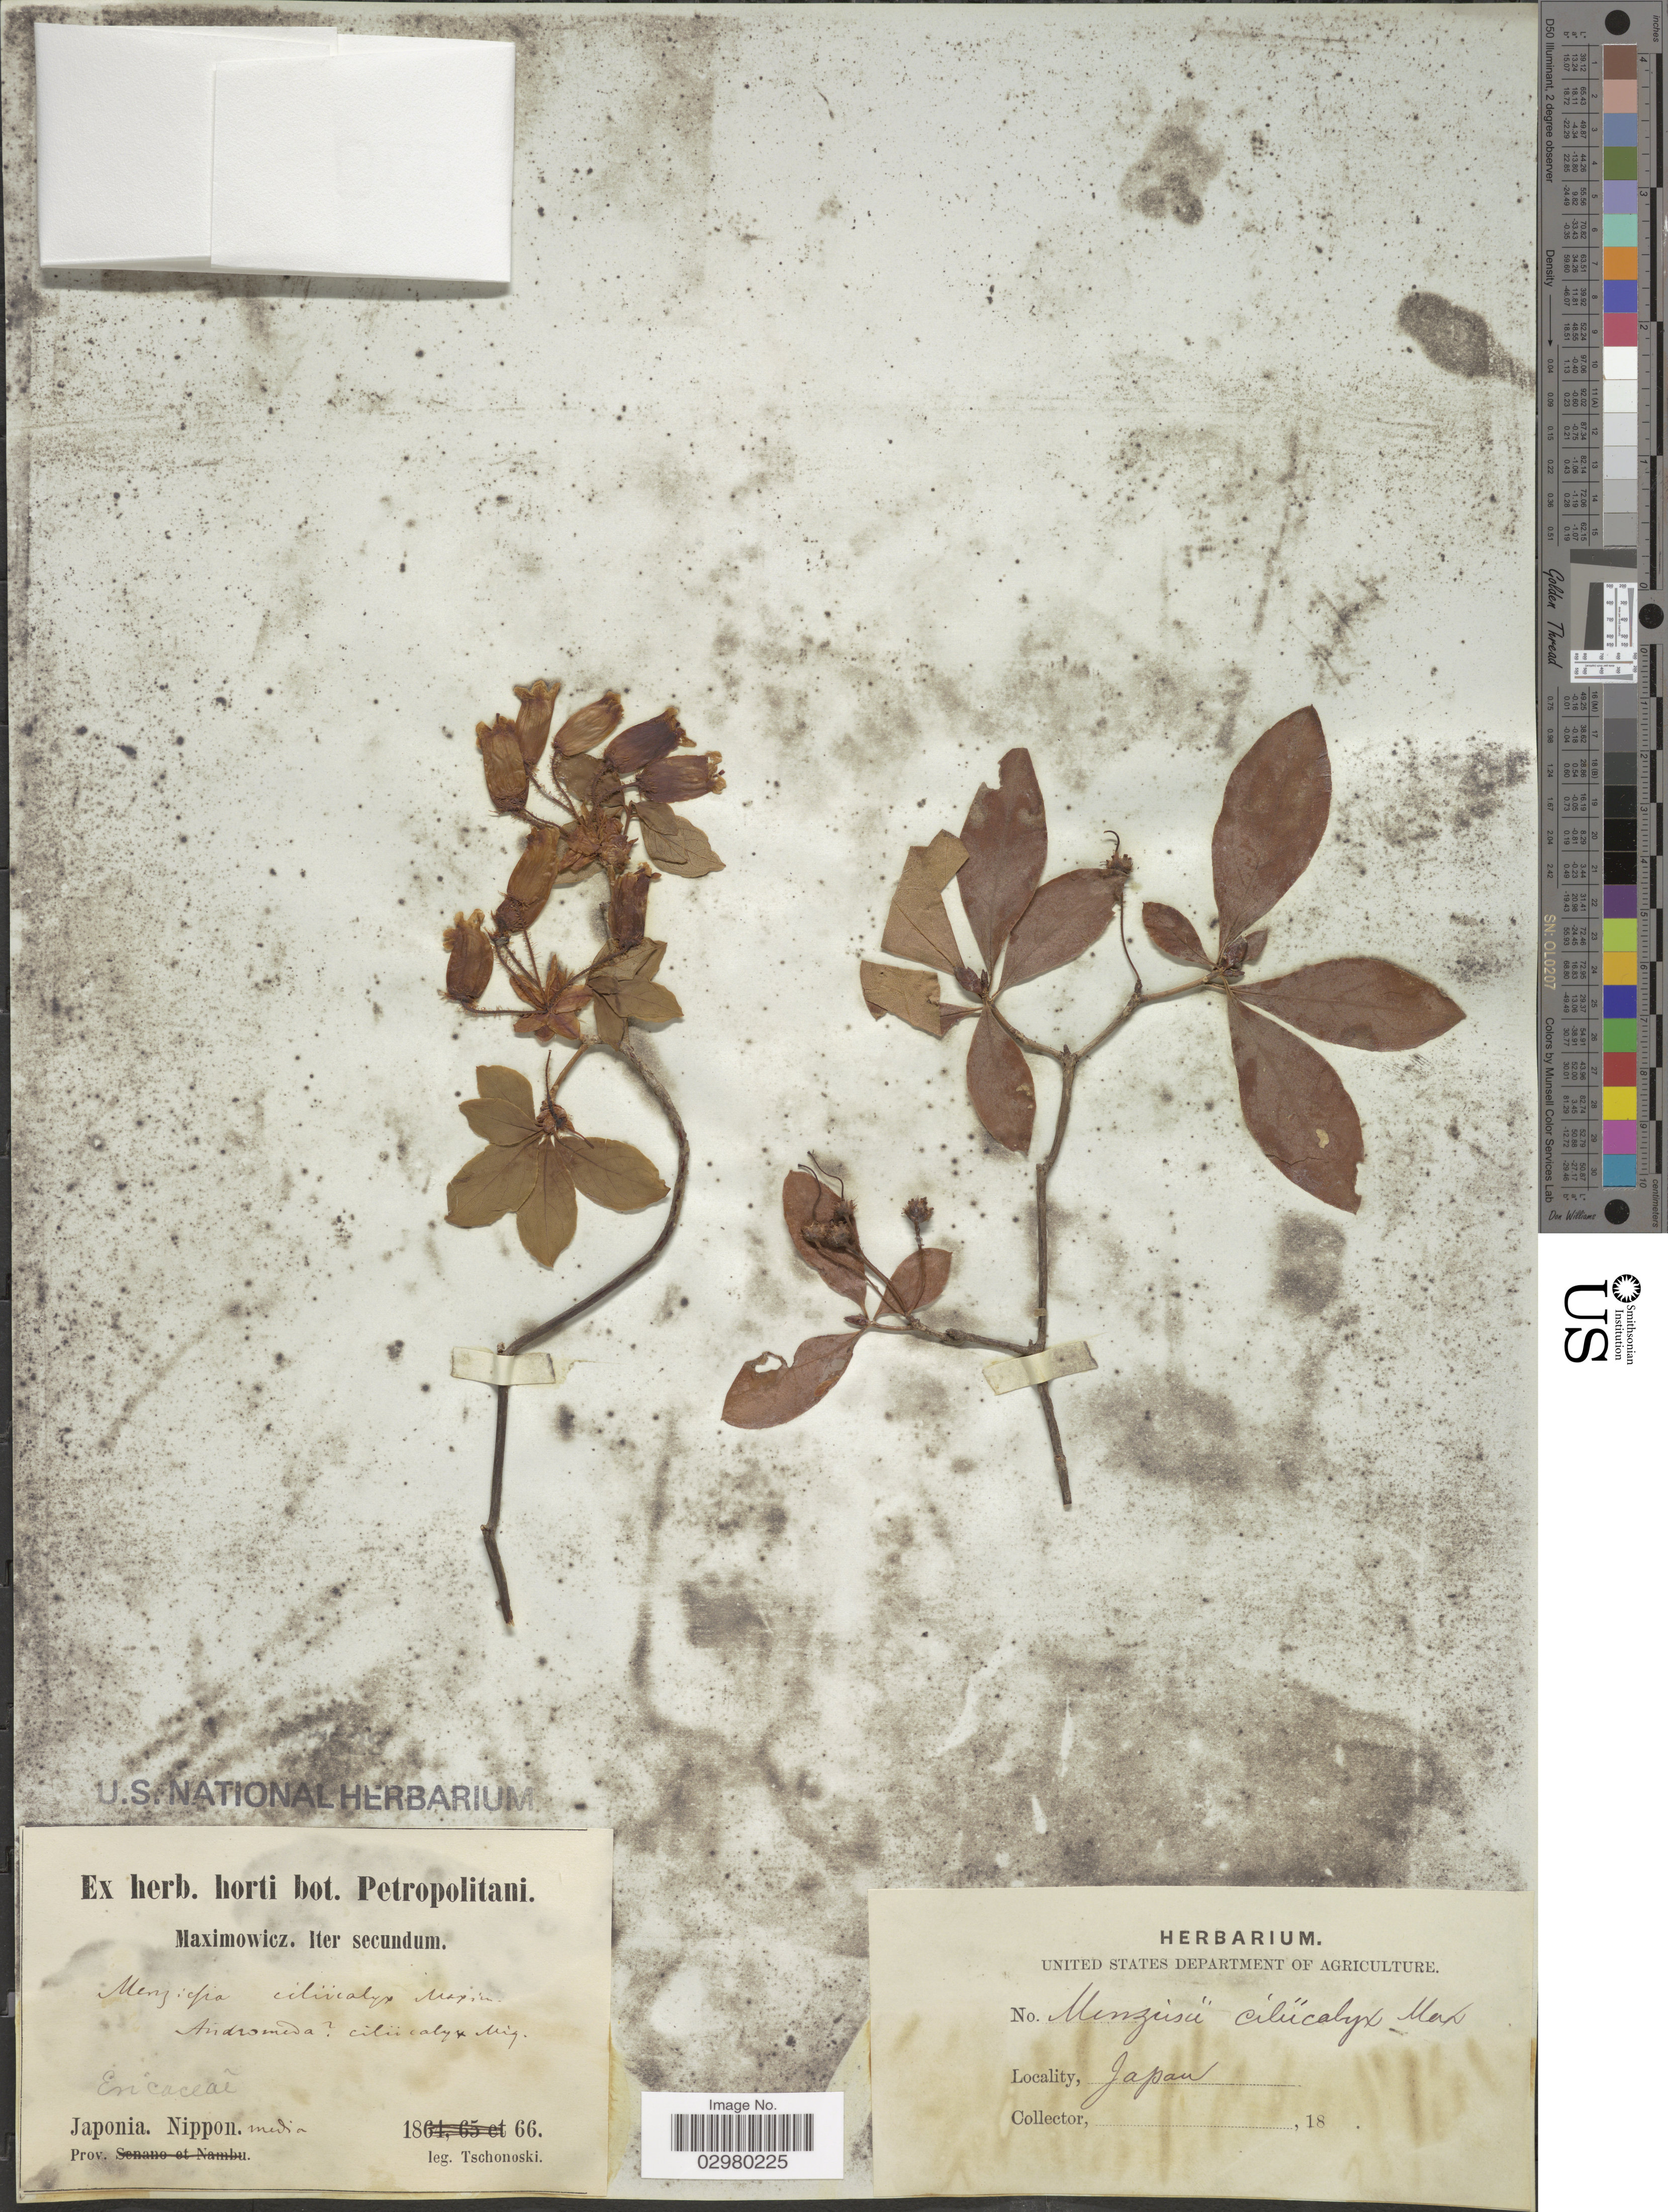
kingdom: Plantae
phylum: Tracheophyta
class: Magnoliopsida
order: Ericales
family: Ericaceae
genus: Menziesia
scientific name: Menziesia ciliicalyx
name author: Maxim.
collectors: -. Tschonoski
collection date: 1866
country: Japan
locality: Nippon media.